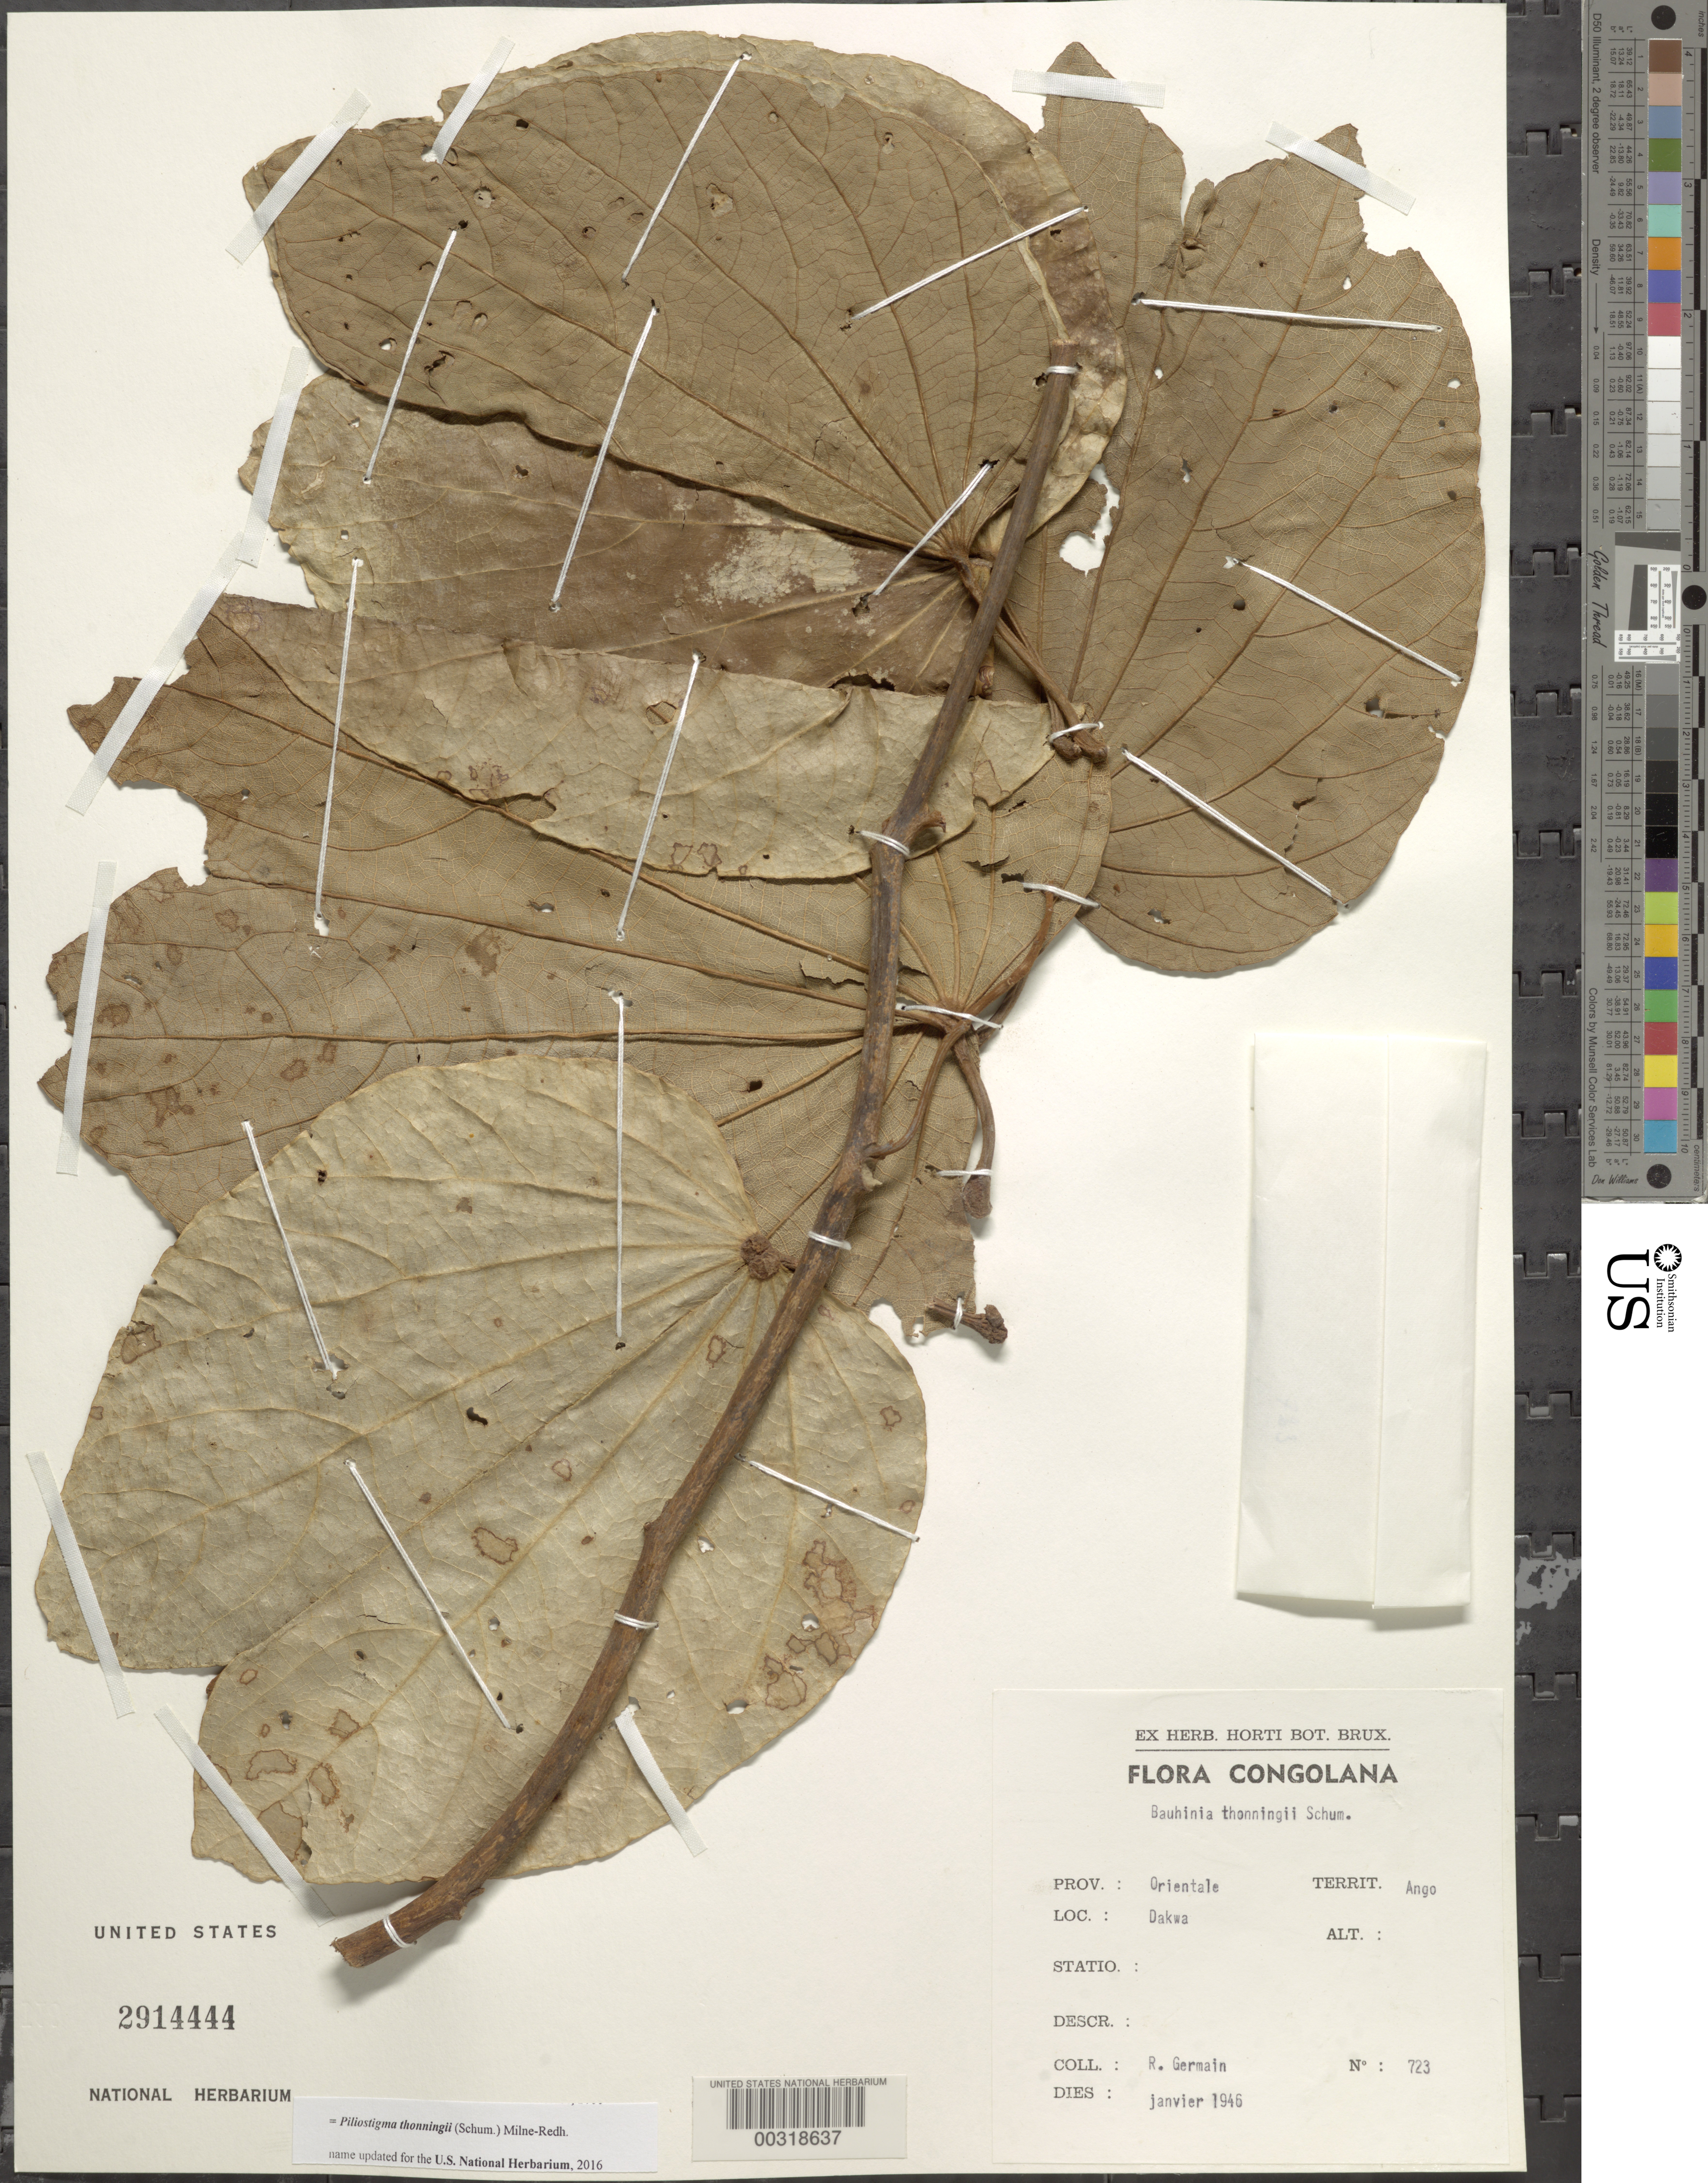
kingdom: Plantae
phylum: Tracheophyta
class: Magnoliopsida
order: Fabales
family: Fabaceae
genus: Piliostigma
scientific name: Piliostigma thonningii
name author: (Schumach.) Milne-Redh.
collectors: R. Germain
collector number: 723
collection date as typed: Jan 1946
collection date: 1946-01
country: Congo, Democratic Republic of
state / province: Bas-Uele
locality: Ango terr., dakwa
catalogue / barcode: US 2914444